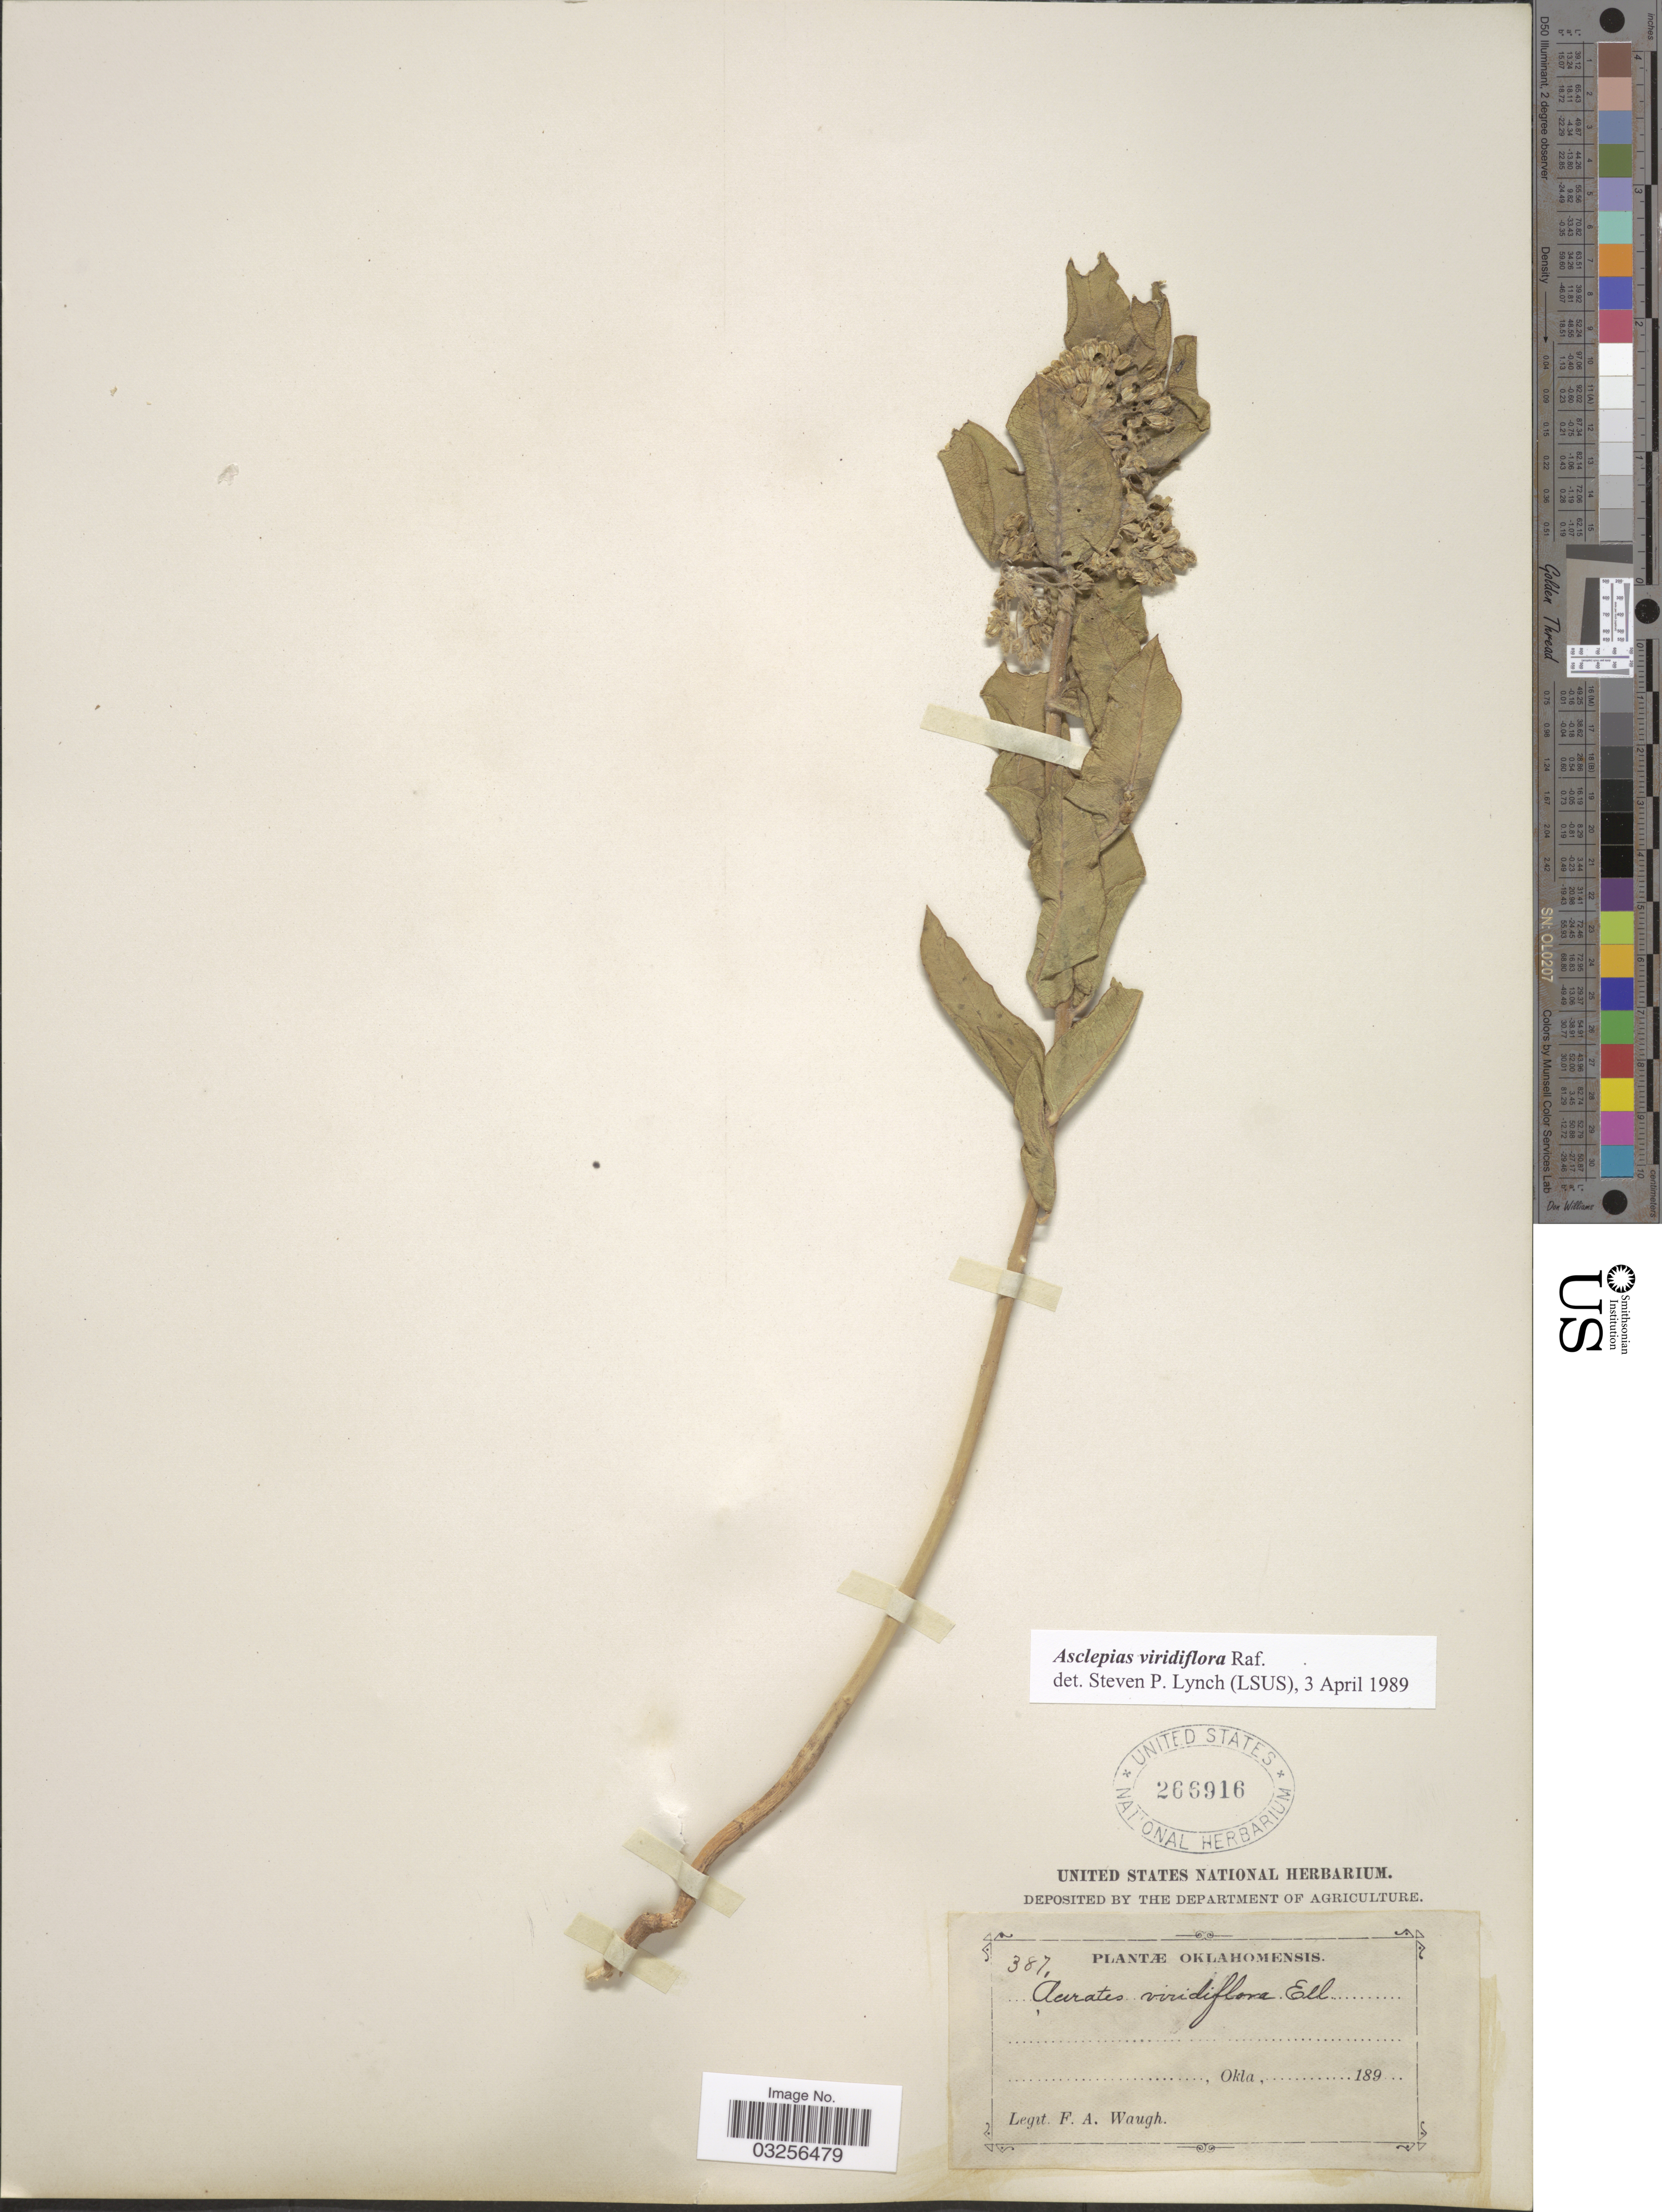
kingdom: Plantae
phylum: Tracheophyta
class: Magnoliopsida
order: Gentianales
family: Apocynaceae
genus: Asclepias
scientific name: Asclepias viridiflora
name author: Raf.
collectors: F. Waugh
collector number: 387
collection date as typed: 189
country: United States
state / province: Oklahoma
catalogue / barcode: US 266916